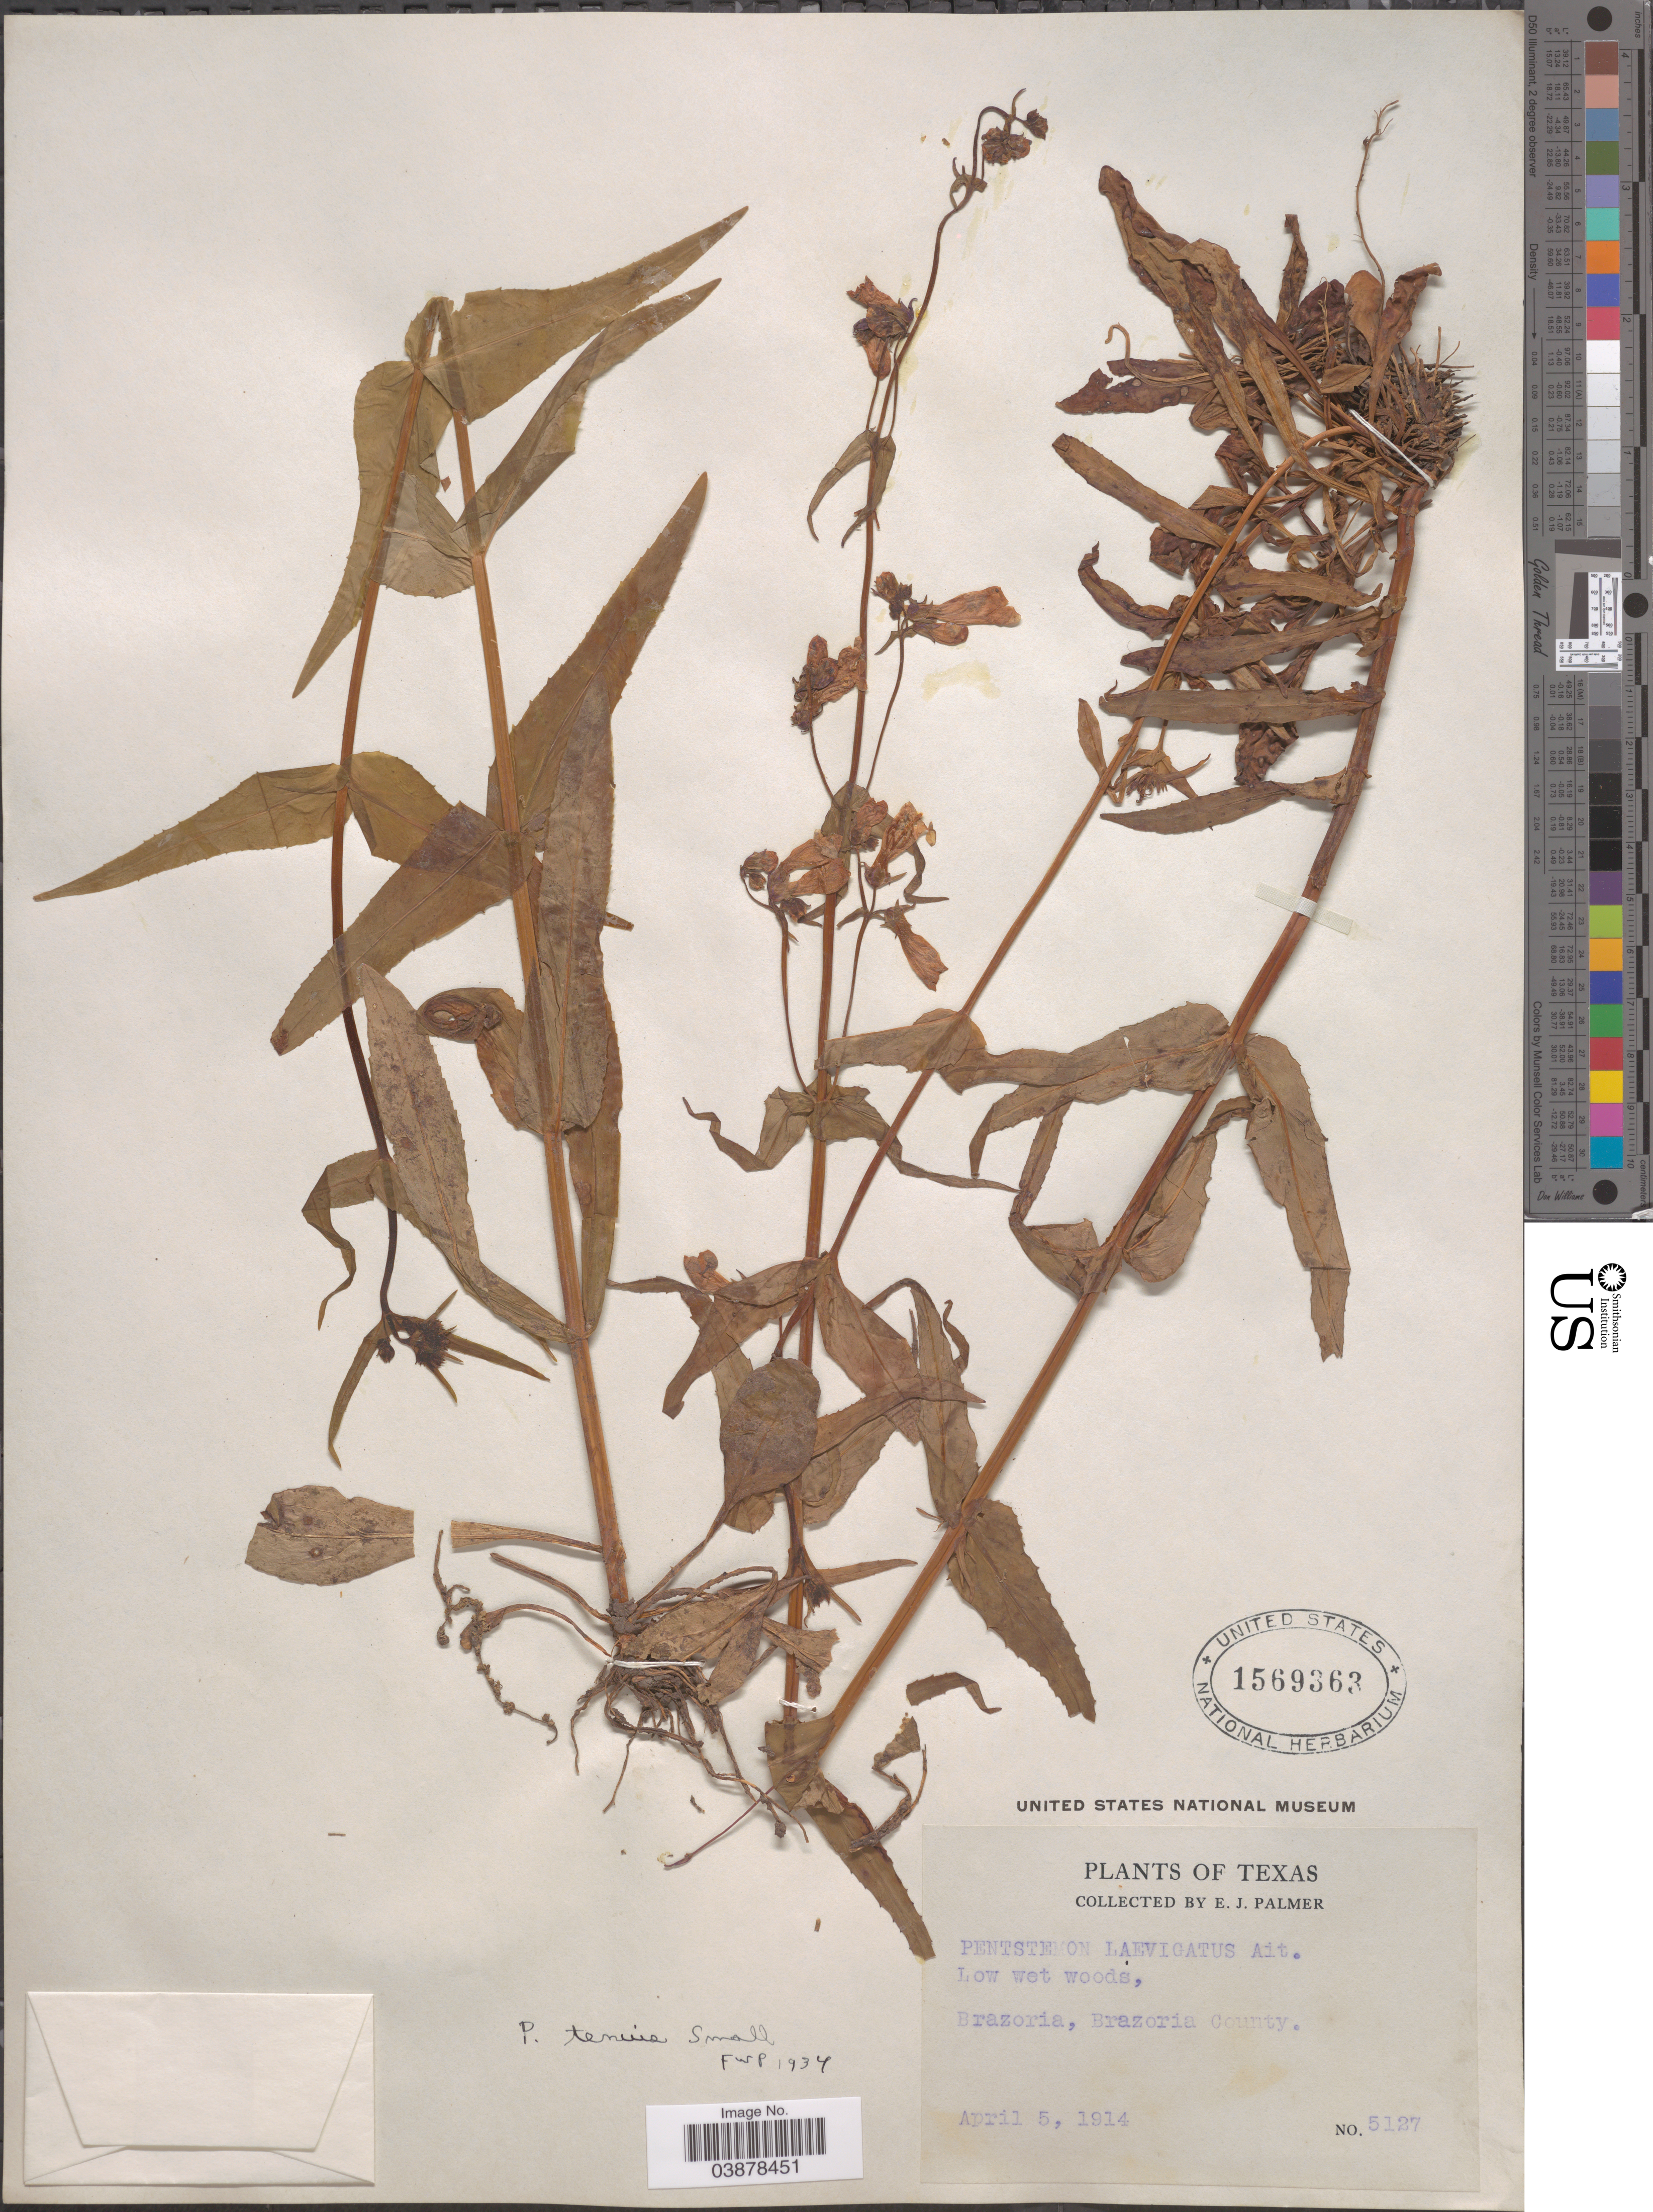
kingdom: Plantae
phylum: Tracheophyta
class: Magnoliopsida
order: Lamiales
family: Plantaginaceae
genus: Penstemon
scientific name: Penstemon tenuis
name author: Small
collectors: E. J. Palmer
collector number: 5127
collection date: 1914-04-05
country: United States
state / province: Texas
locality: Brazoria, Brazoria County.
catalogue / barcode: US 1569363